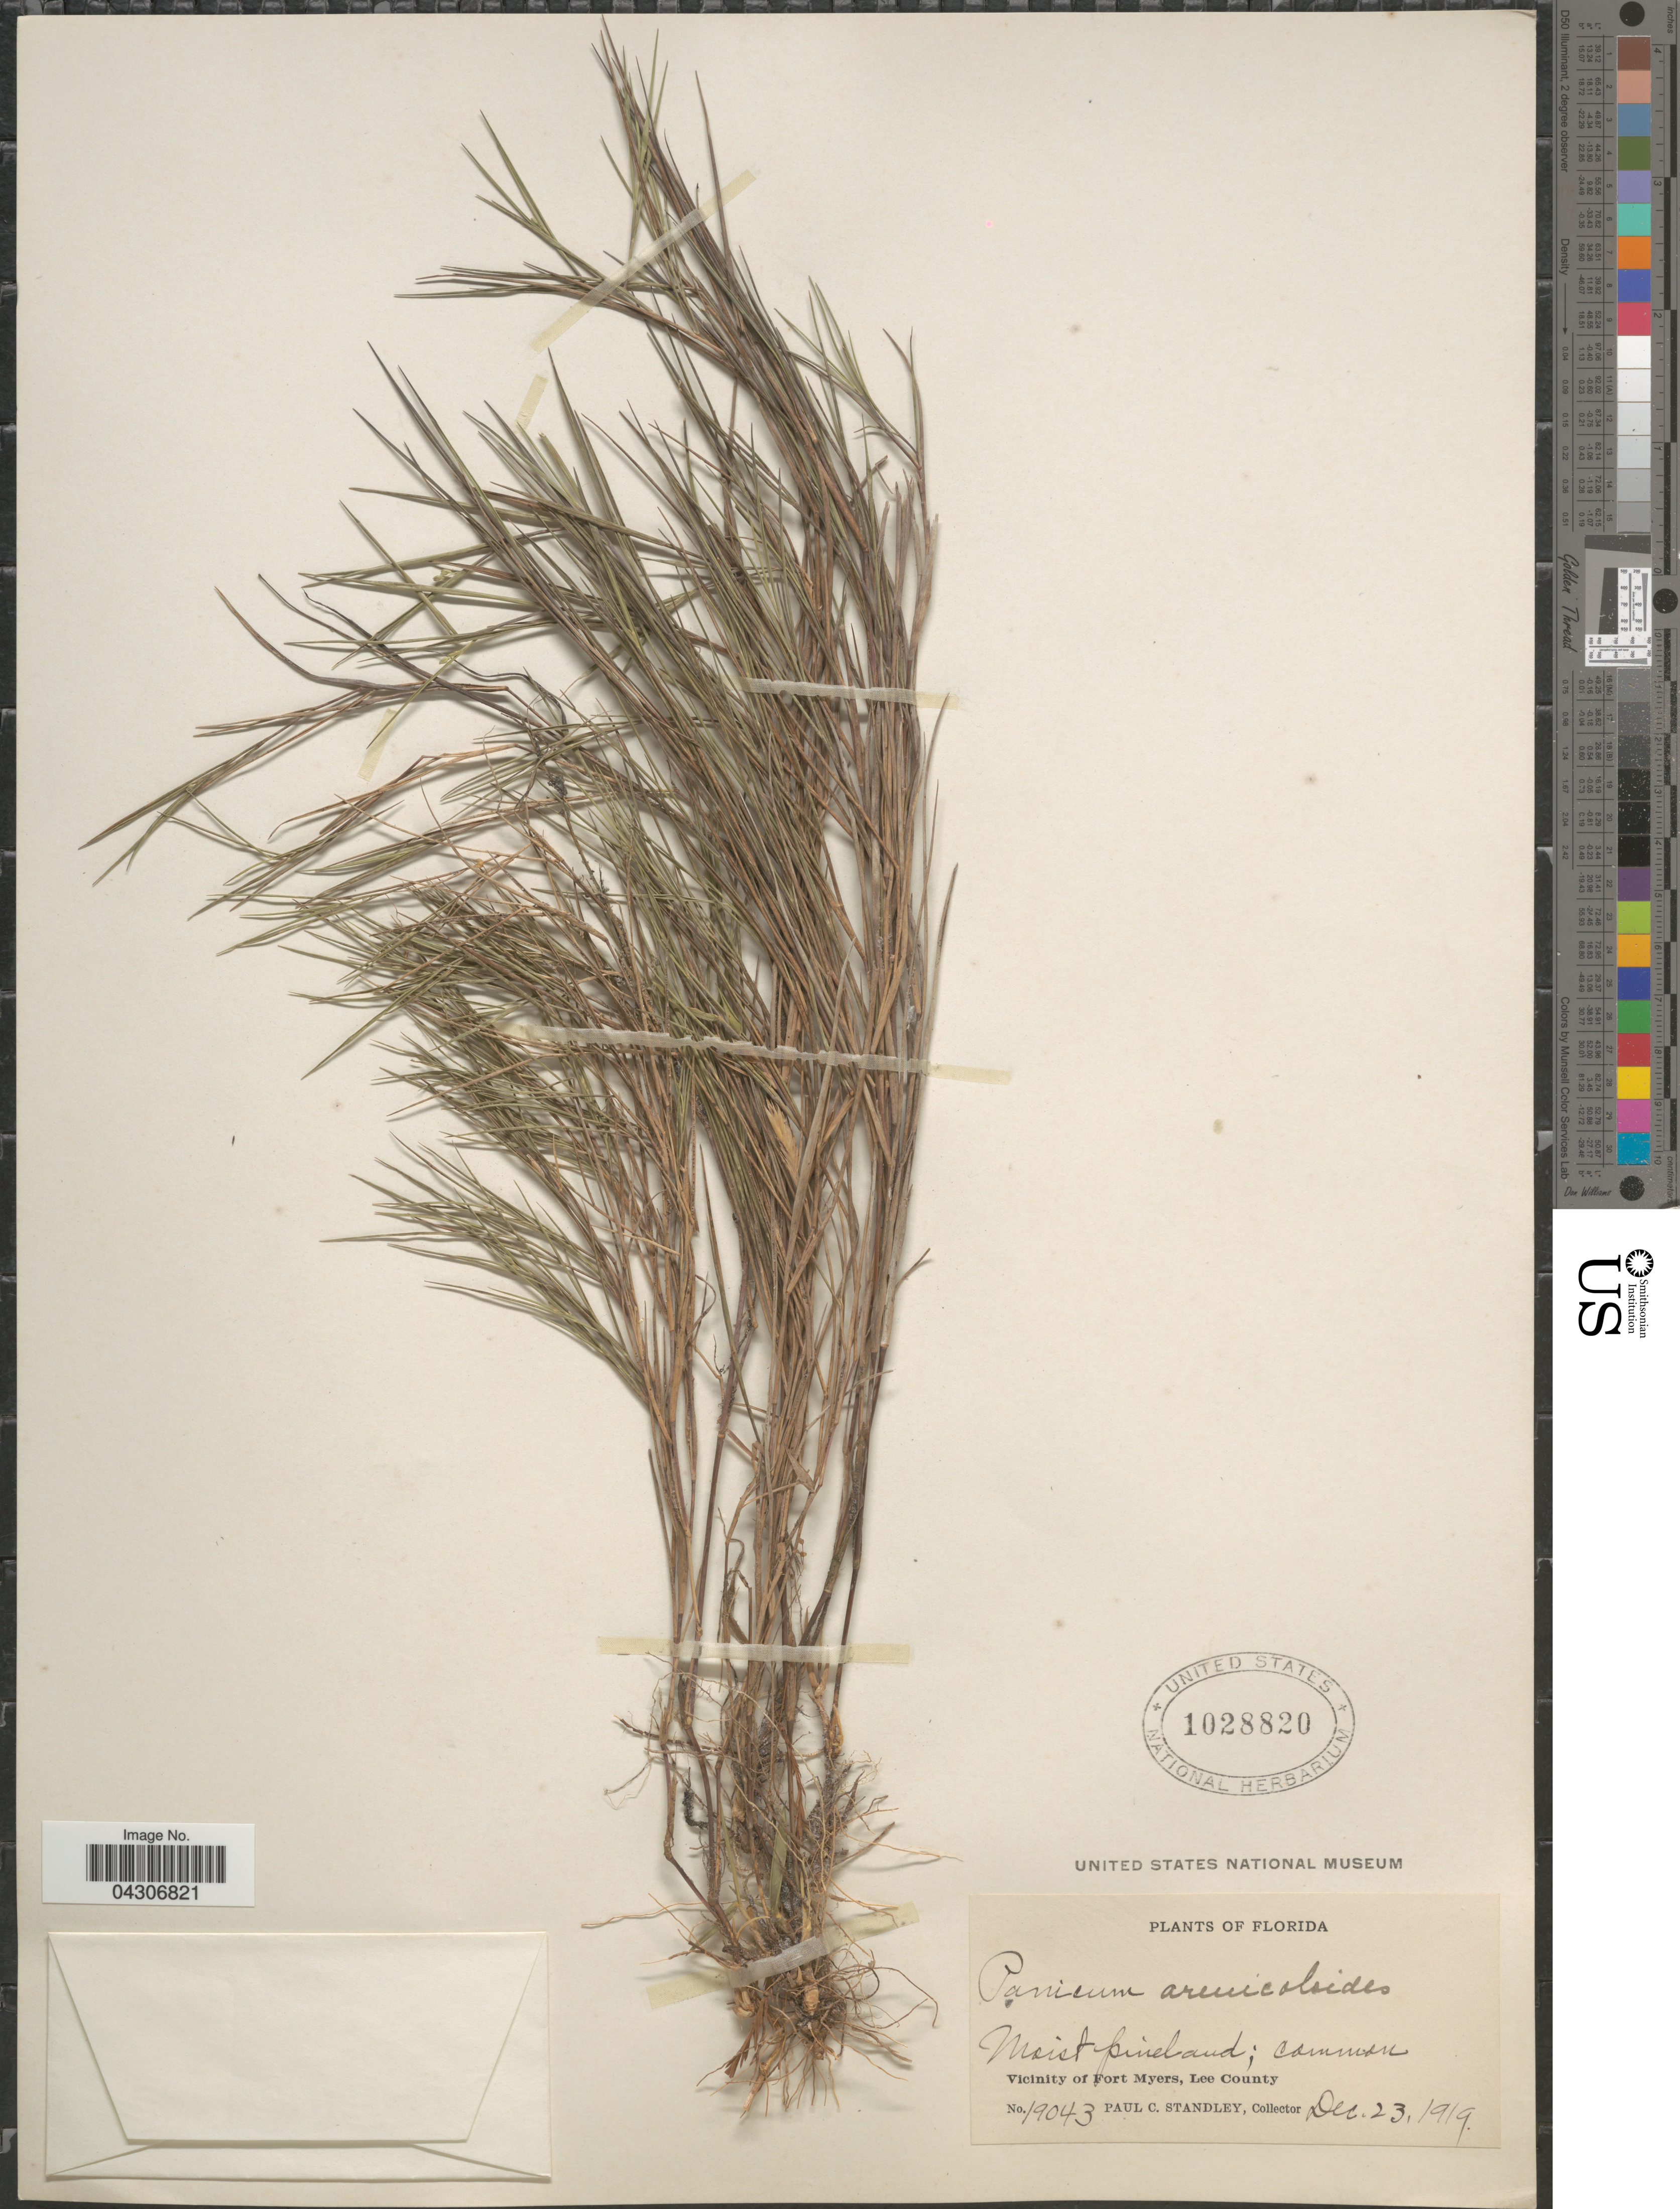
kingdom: Plantae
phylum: Tracheophyta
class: Liliopsida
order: Poales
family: Poaceae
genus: Dichanthelium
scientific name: Dichanthelium aciculare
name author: (Desv. ex Poir.) Gould & C.A. Clark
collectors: P. C. Standley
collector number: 19043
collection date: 1919-12-23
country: United States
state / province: Florida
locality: Vicinity of Fort Myers, Lee County.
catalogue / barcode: US 1028820